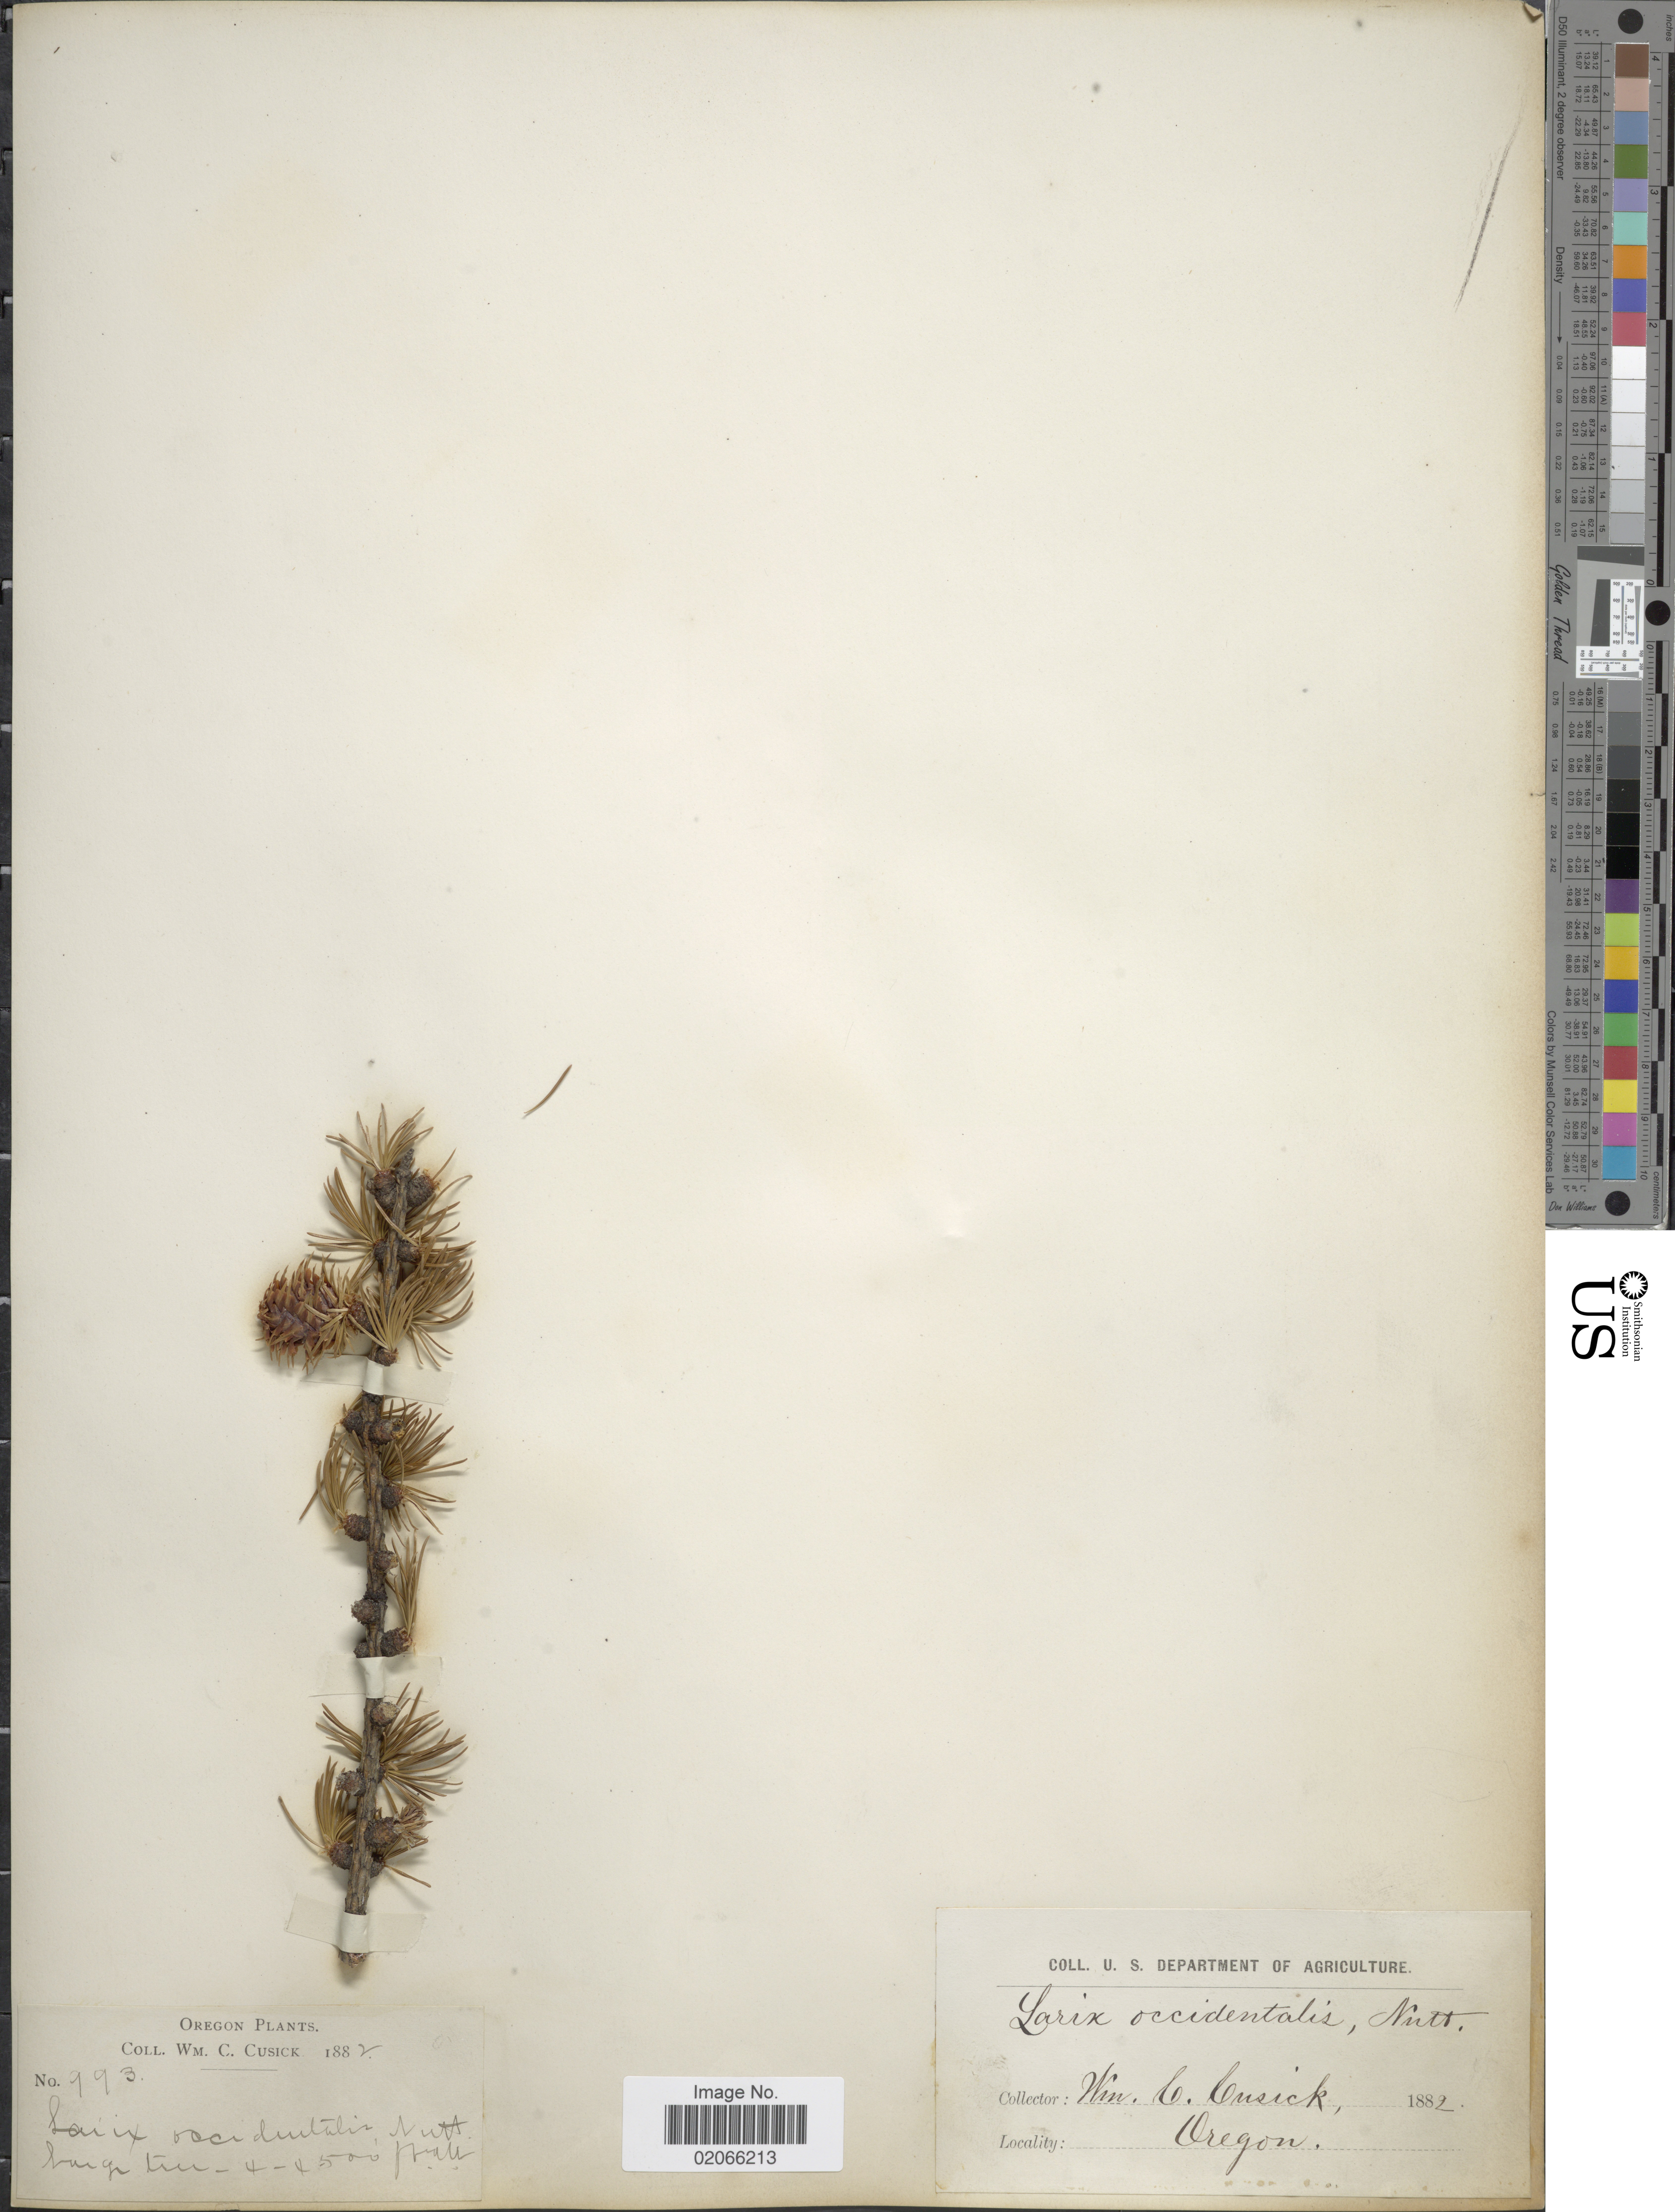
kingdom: Plantae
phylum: Tracheophyta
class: Pinopsida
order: Pinales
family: Pinaceae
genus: Larix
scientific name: Larix occidentalis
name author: Nutt.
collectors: W. C. Cusick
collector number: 993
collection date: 1882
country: United States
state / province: Oregon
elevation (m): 1219